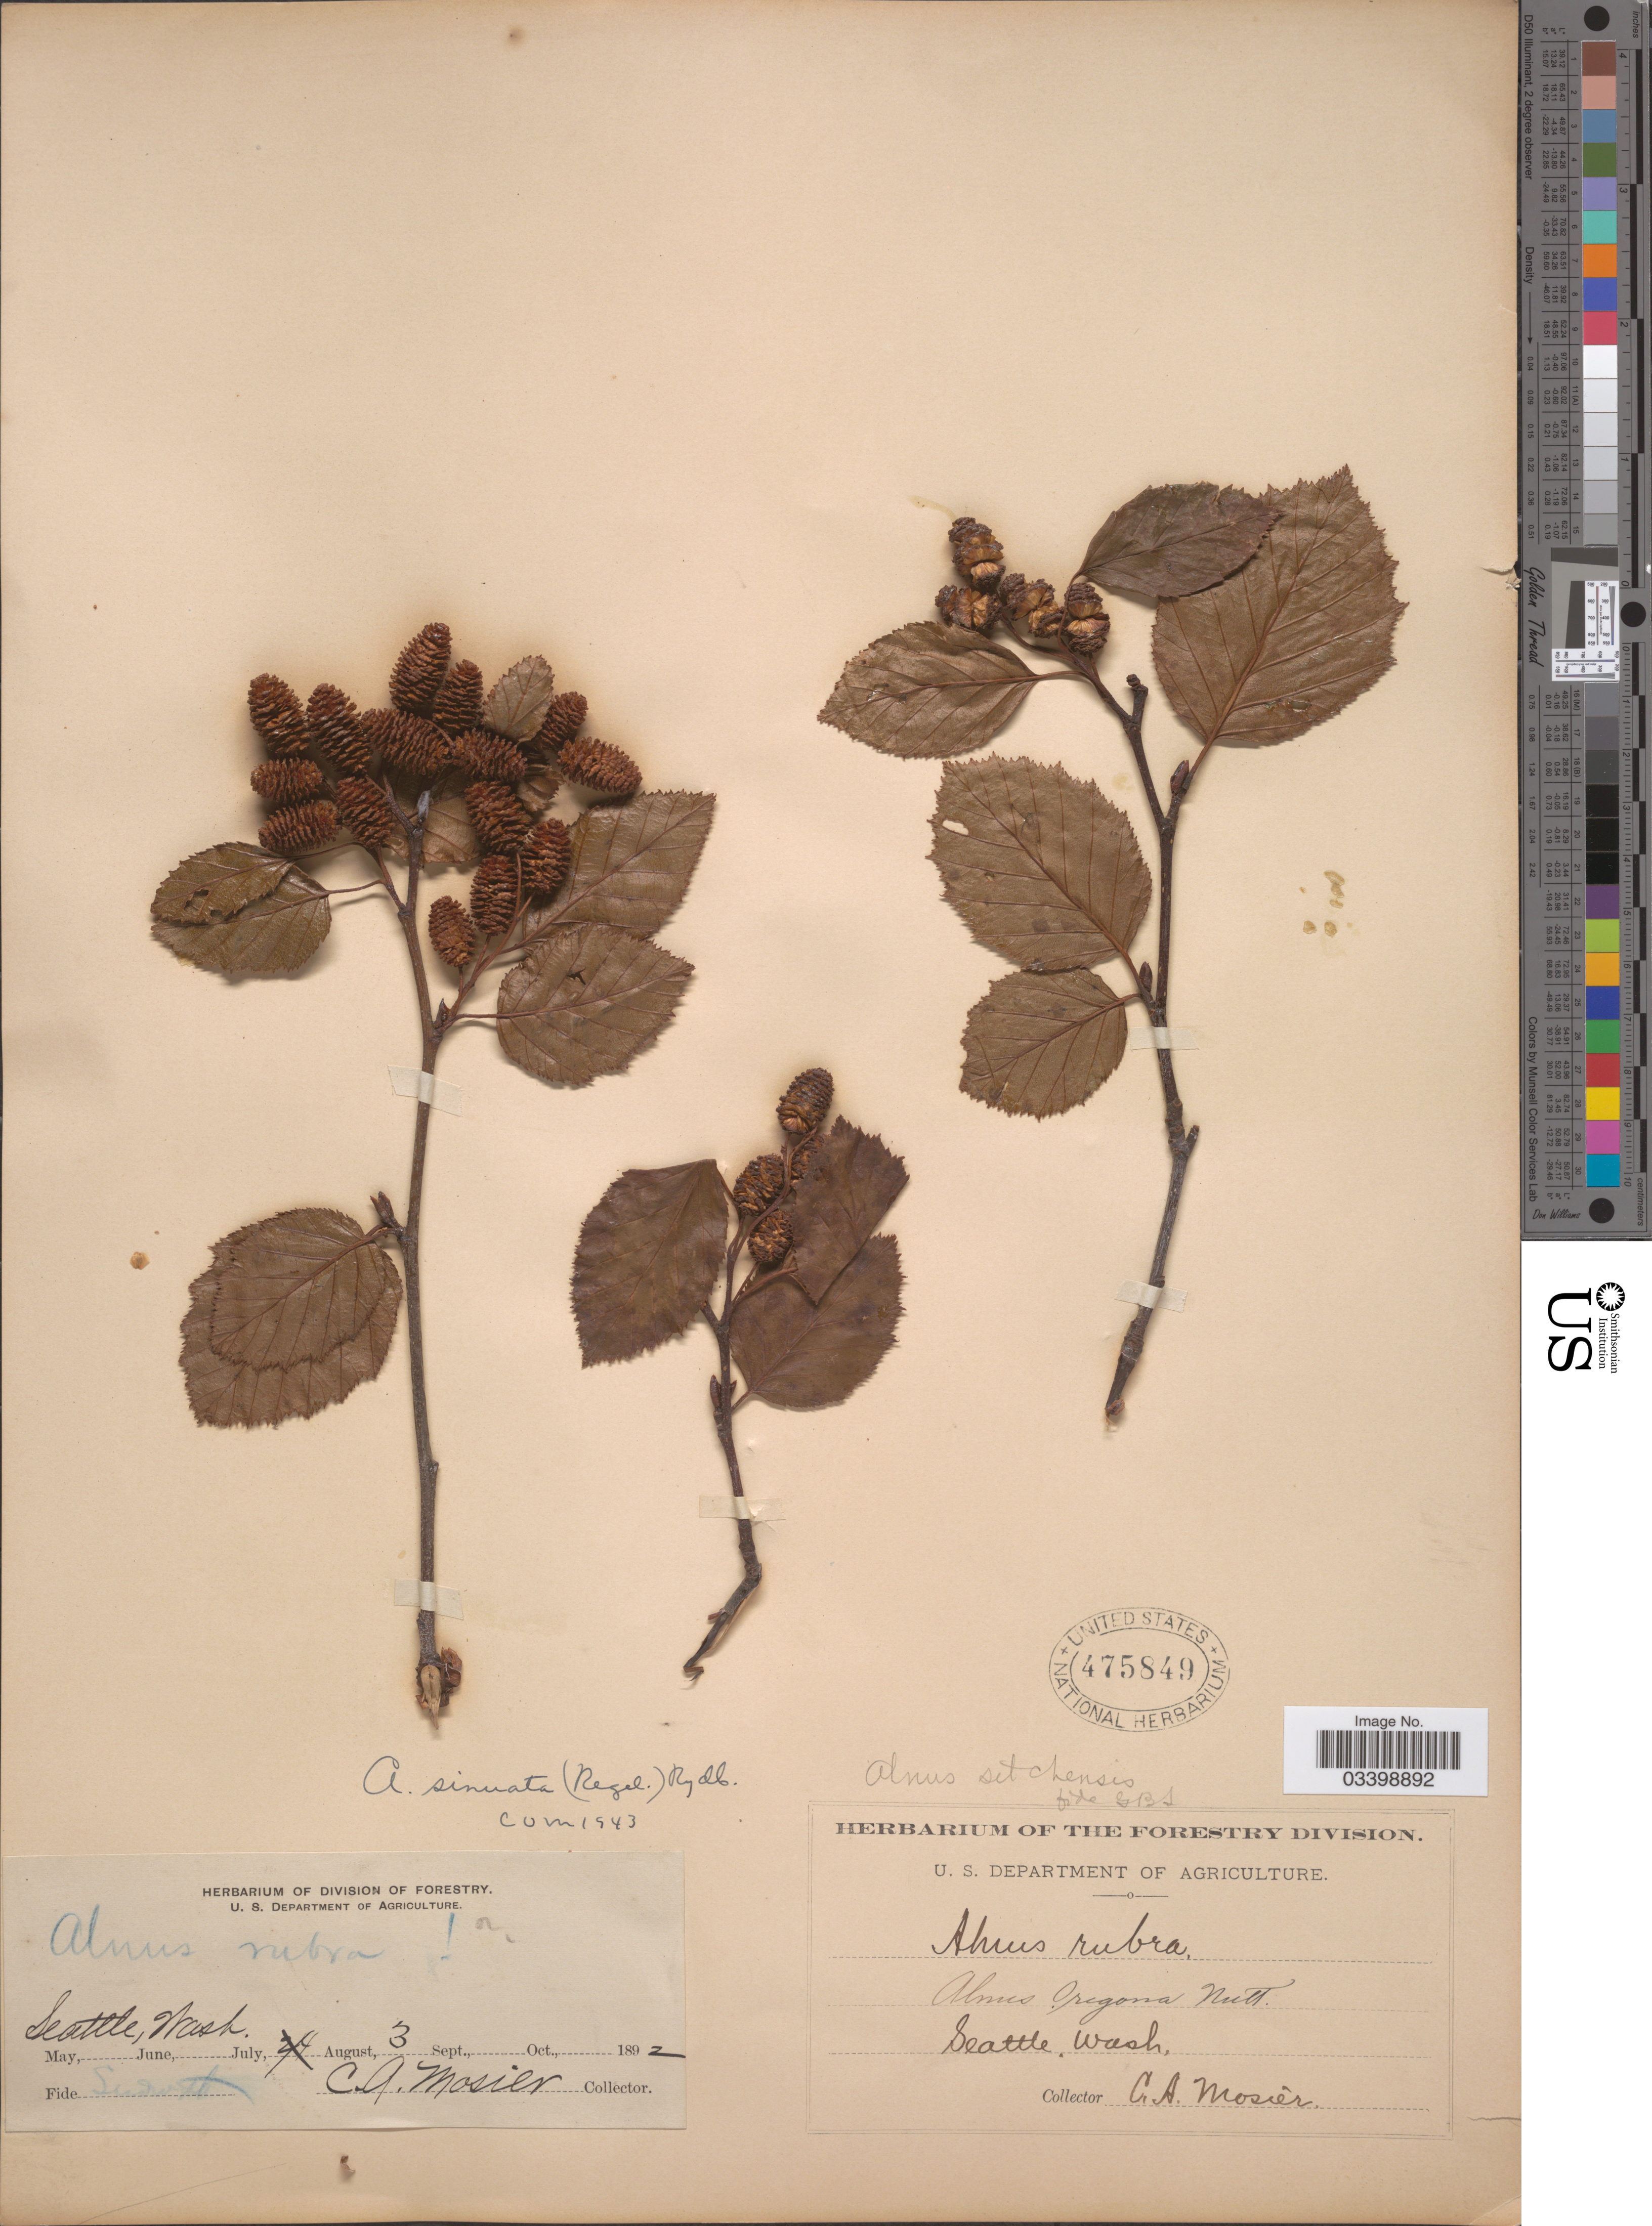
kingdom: Plantae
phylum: Tracheophyta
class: Magnoliopsida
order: Fagales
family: Betulaceae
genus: Alnus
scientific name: Alnus viridis subsp. sinuata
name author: Regel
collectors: C. A. Mosier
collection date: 1892-08-03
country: United States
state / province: Washington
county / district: King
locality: Seattle.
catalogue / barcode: US 475849